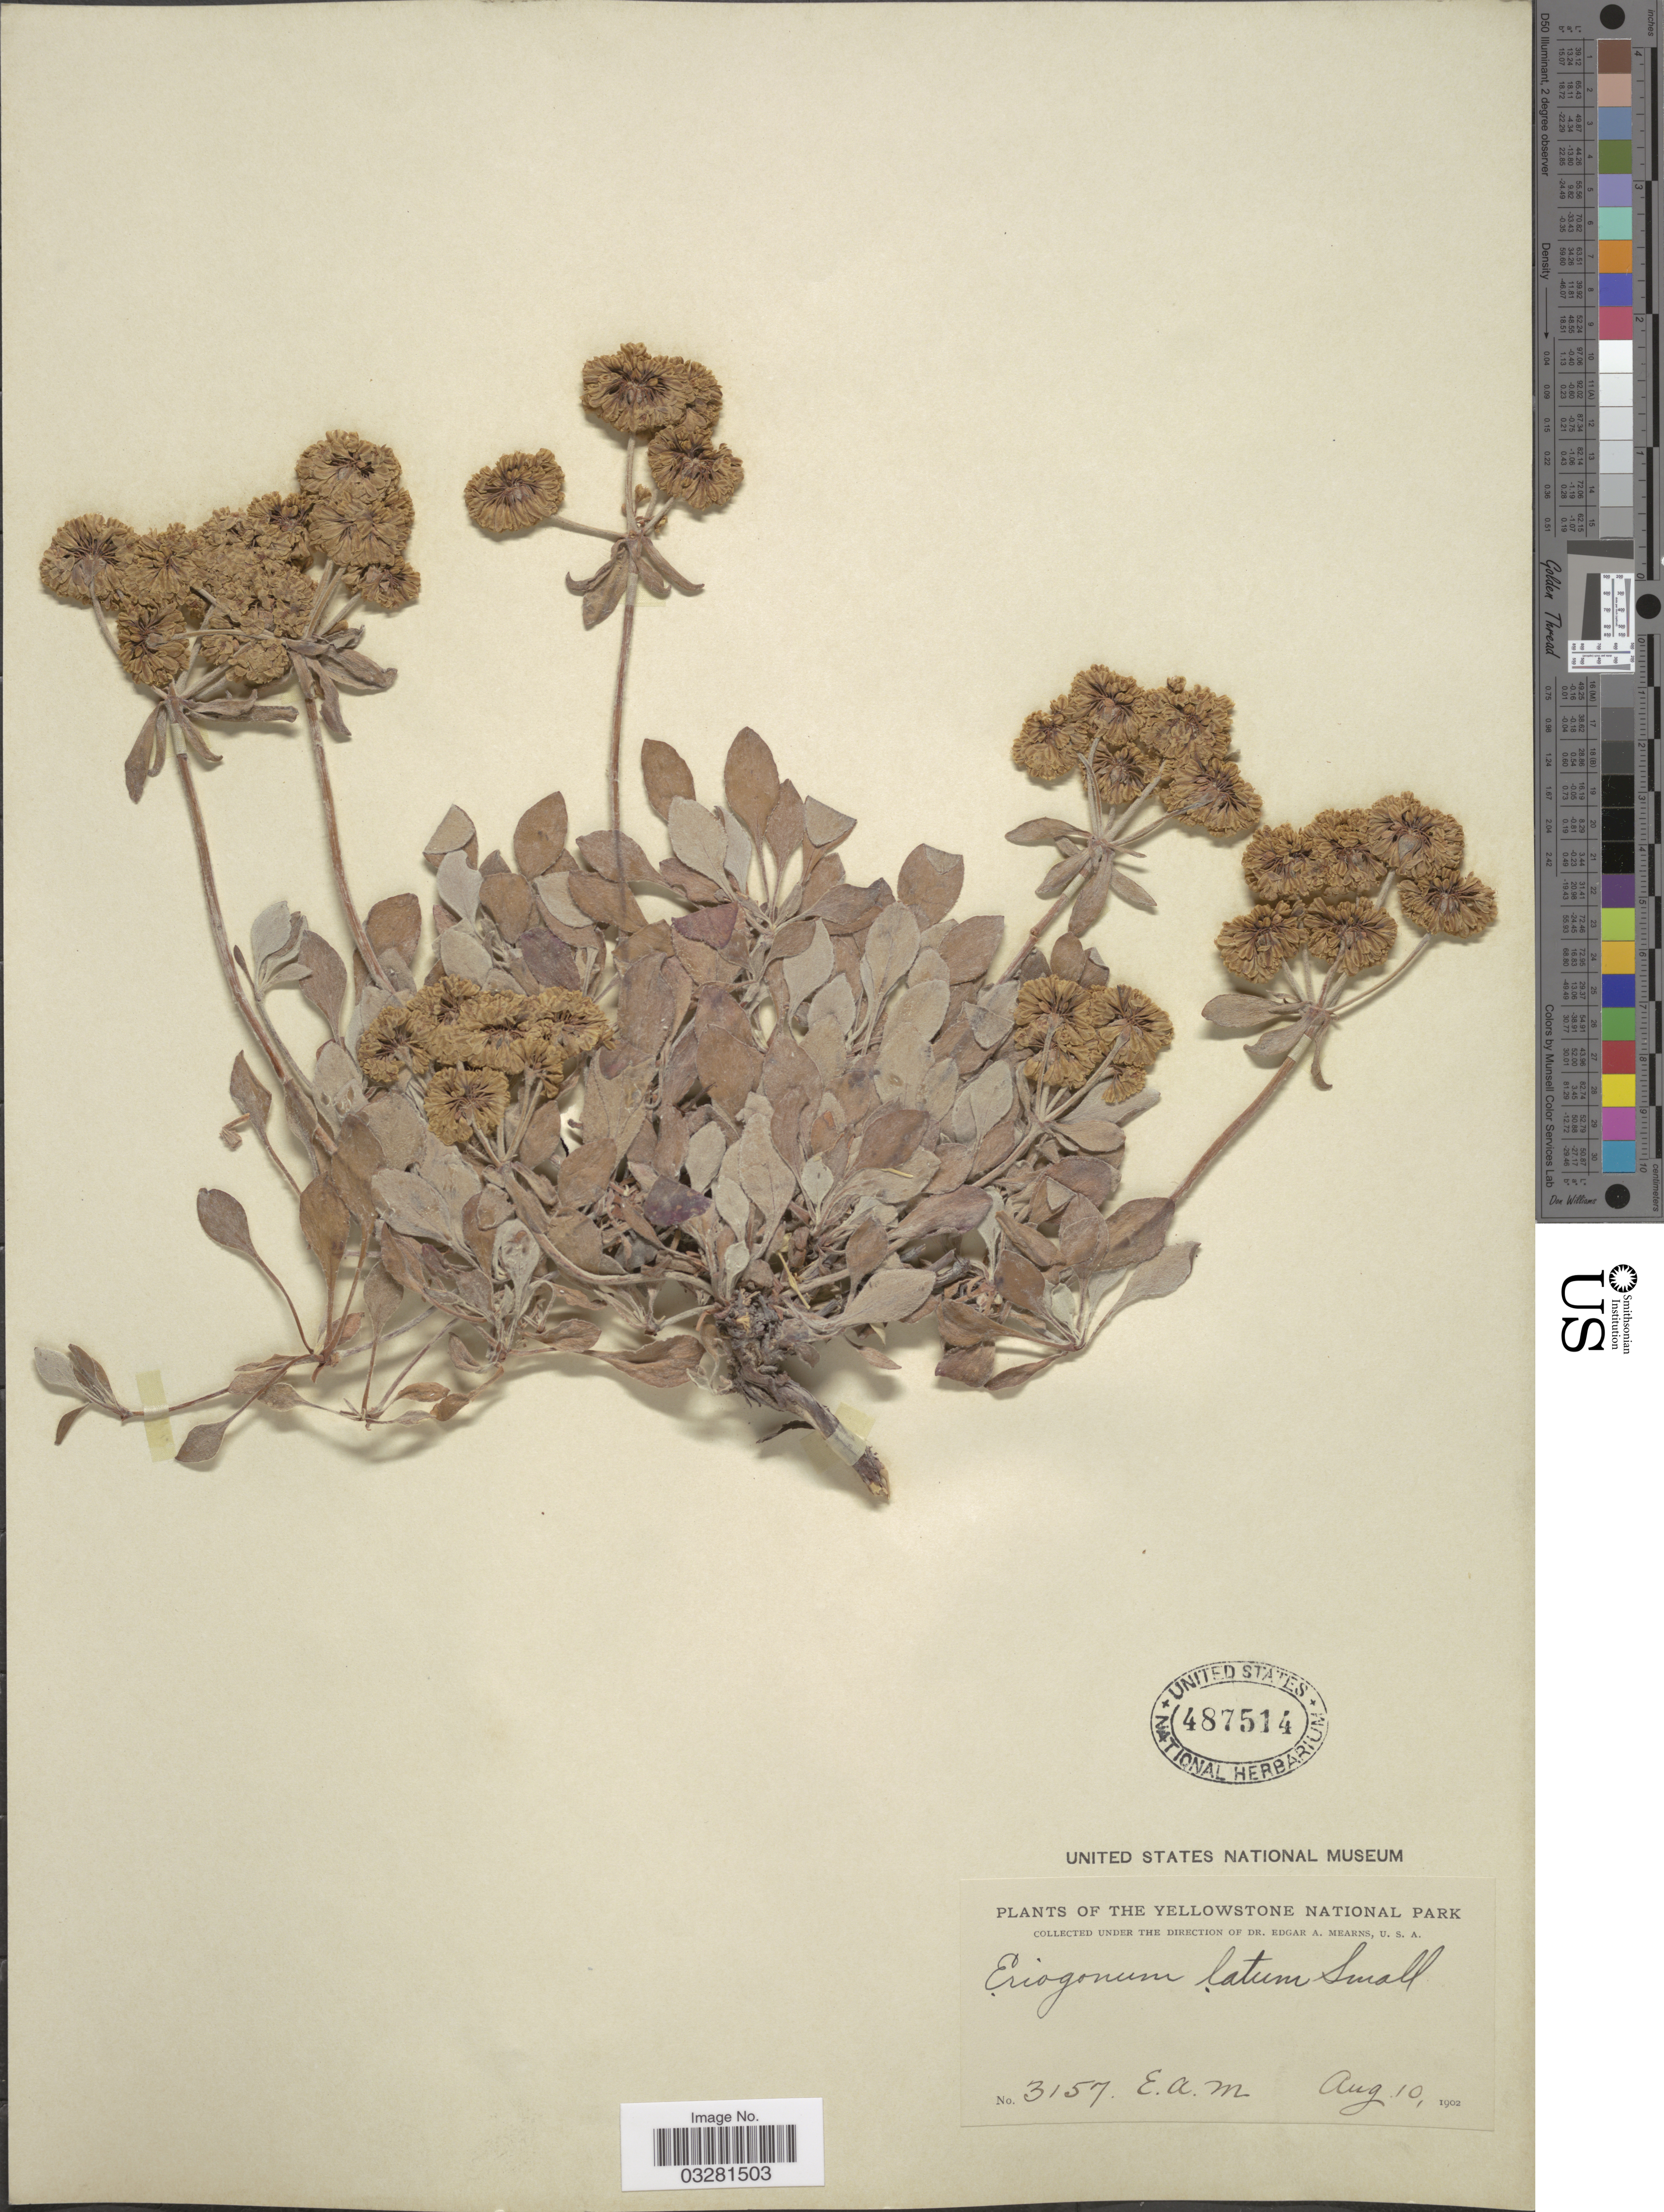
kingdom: Plantae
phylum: Tracheophyta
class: Magnoliopsida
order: Caryophyllales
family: Polygonaceae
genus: Eriogonum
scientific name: Eriogonum umbellatum var. umbellatum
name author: Torr.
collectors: E. A. Mearns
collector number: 3157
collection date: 1902-08-10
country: United States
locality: The Yellowstone National Park.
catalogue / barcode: US 487514